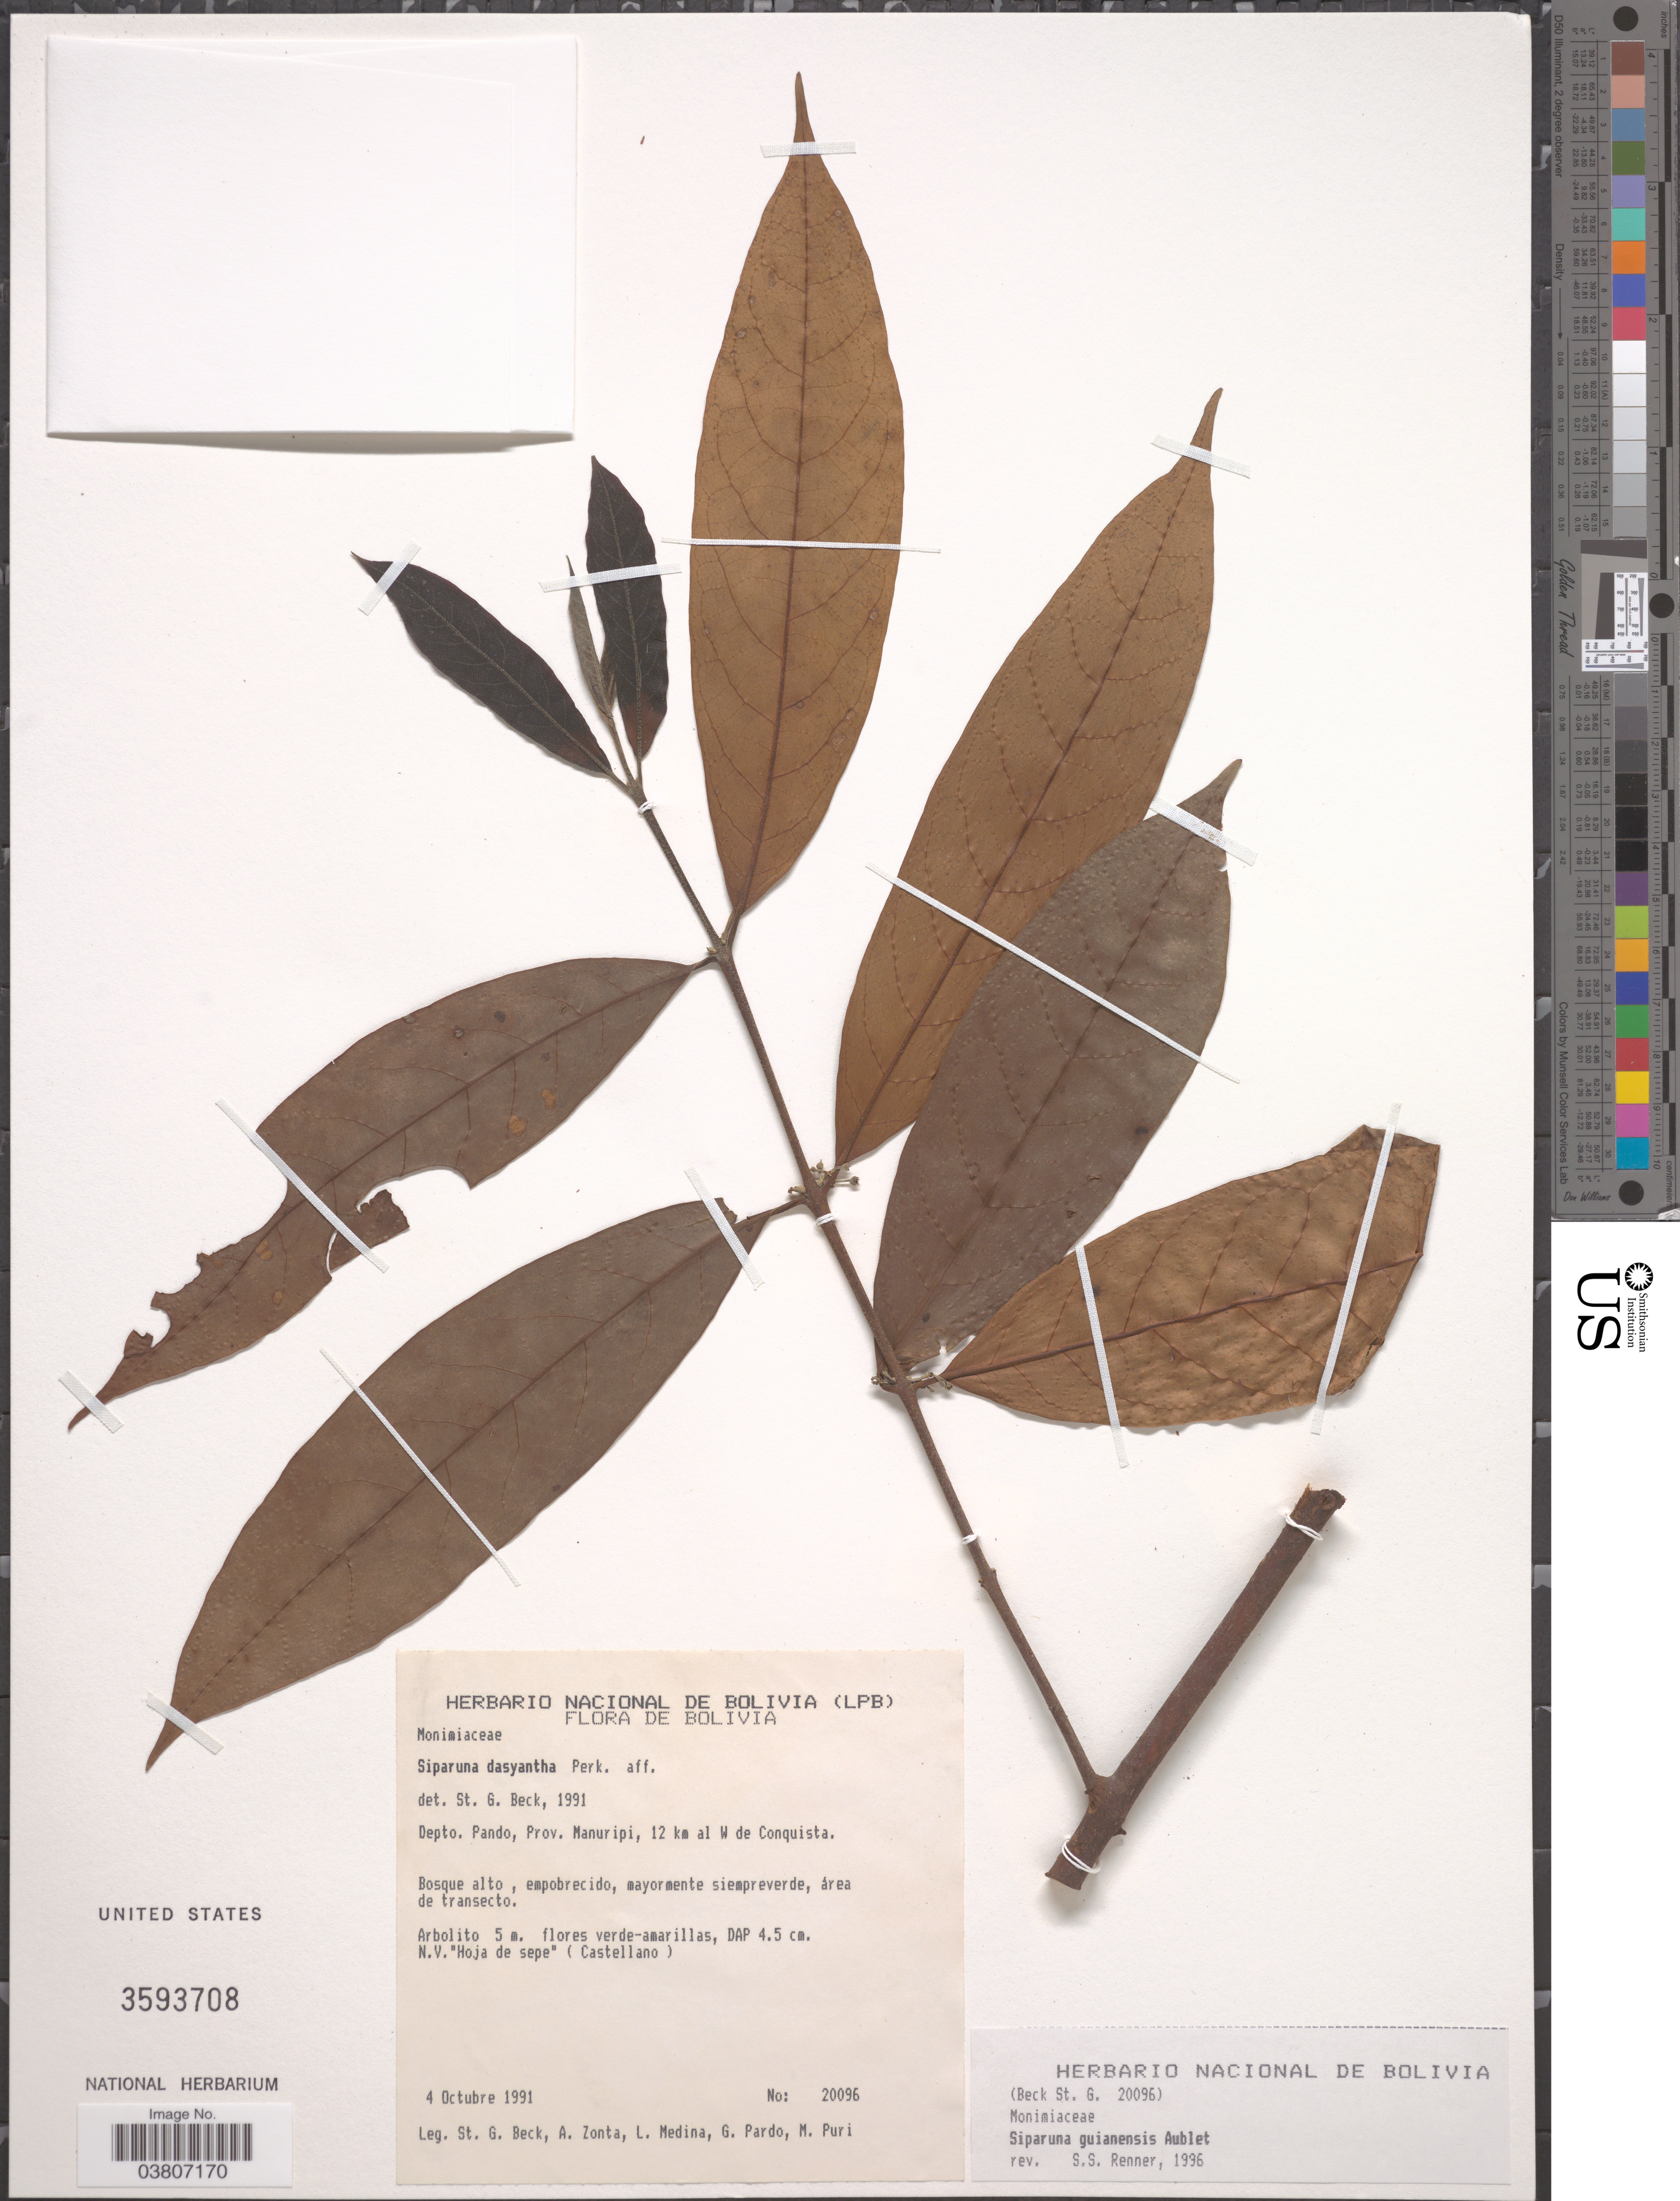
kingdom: Plantae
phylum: Tracheophyta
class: Magnoliopsida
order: Laurales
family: Siparunaceae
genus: Siparuna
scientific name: Siparuna guianensis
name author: Aubl.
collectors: S. G. Beck, A. Zonta, L. Medina, G. Pardo & M. Puri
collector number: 20096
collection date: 1991-10-04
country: Bolivia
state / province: Pando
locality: Depto. Pando, Prov. Manuripi, 12 km al W de Conquista.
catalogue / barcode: US 3593708